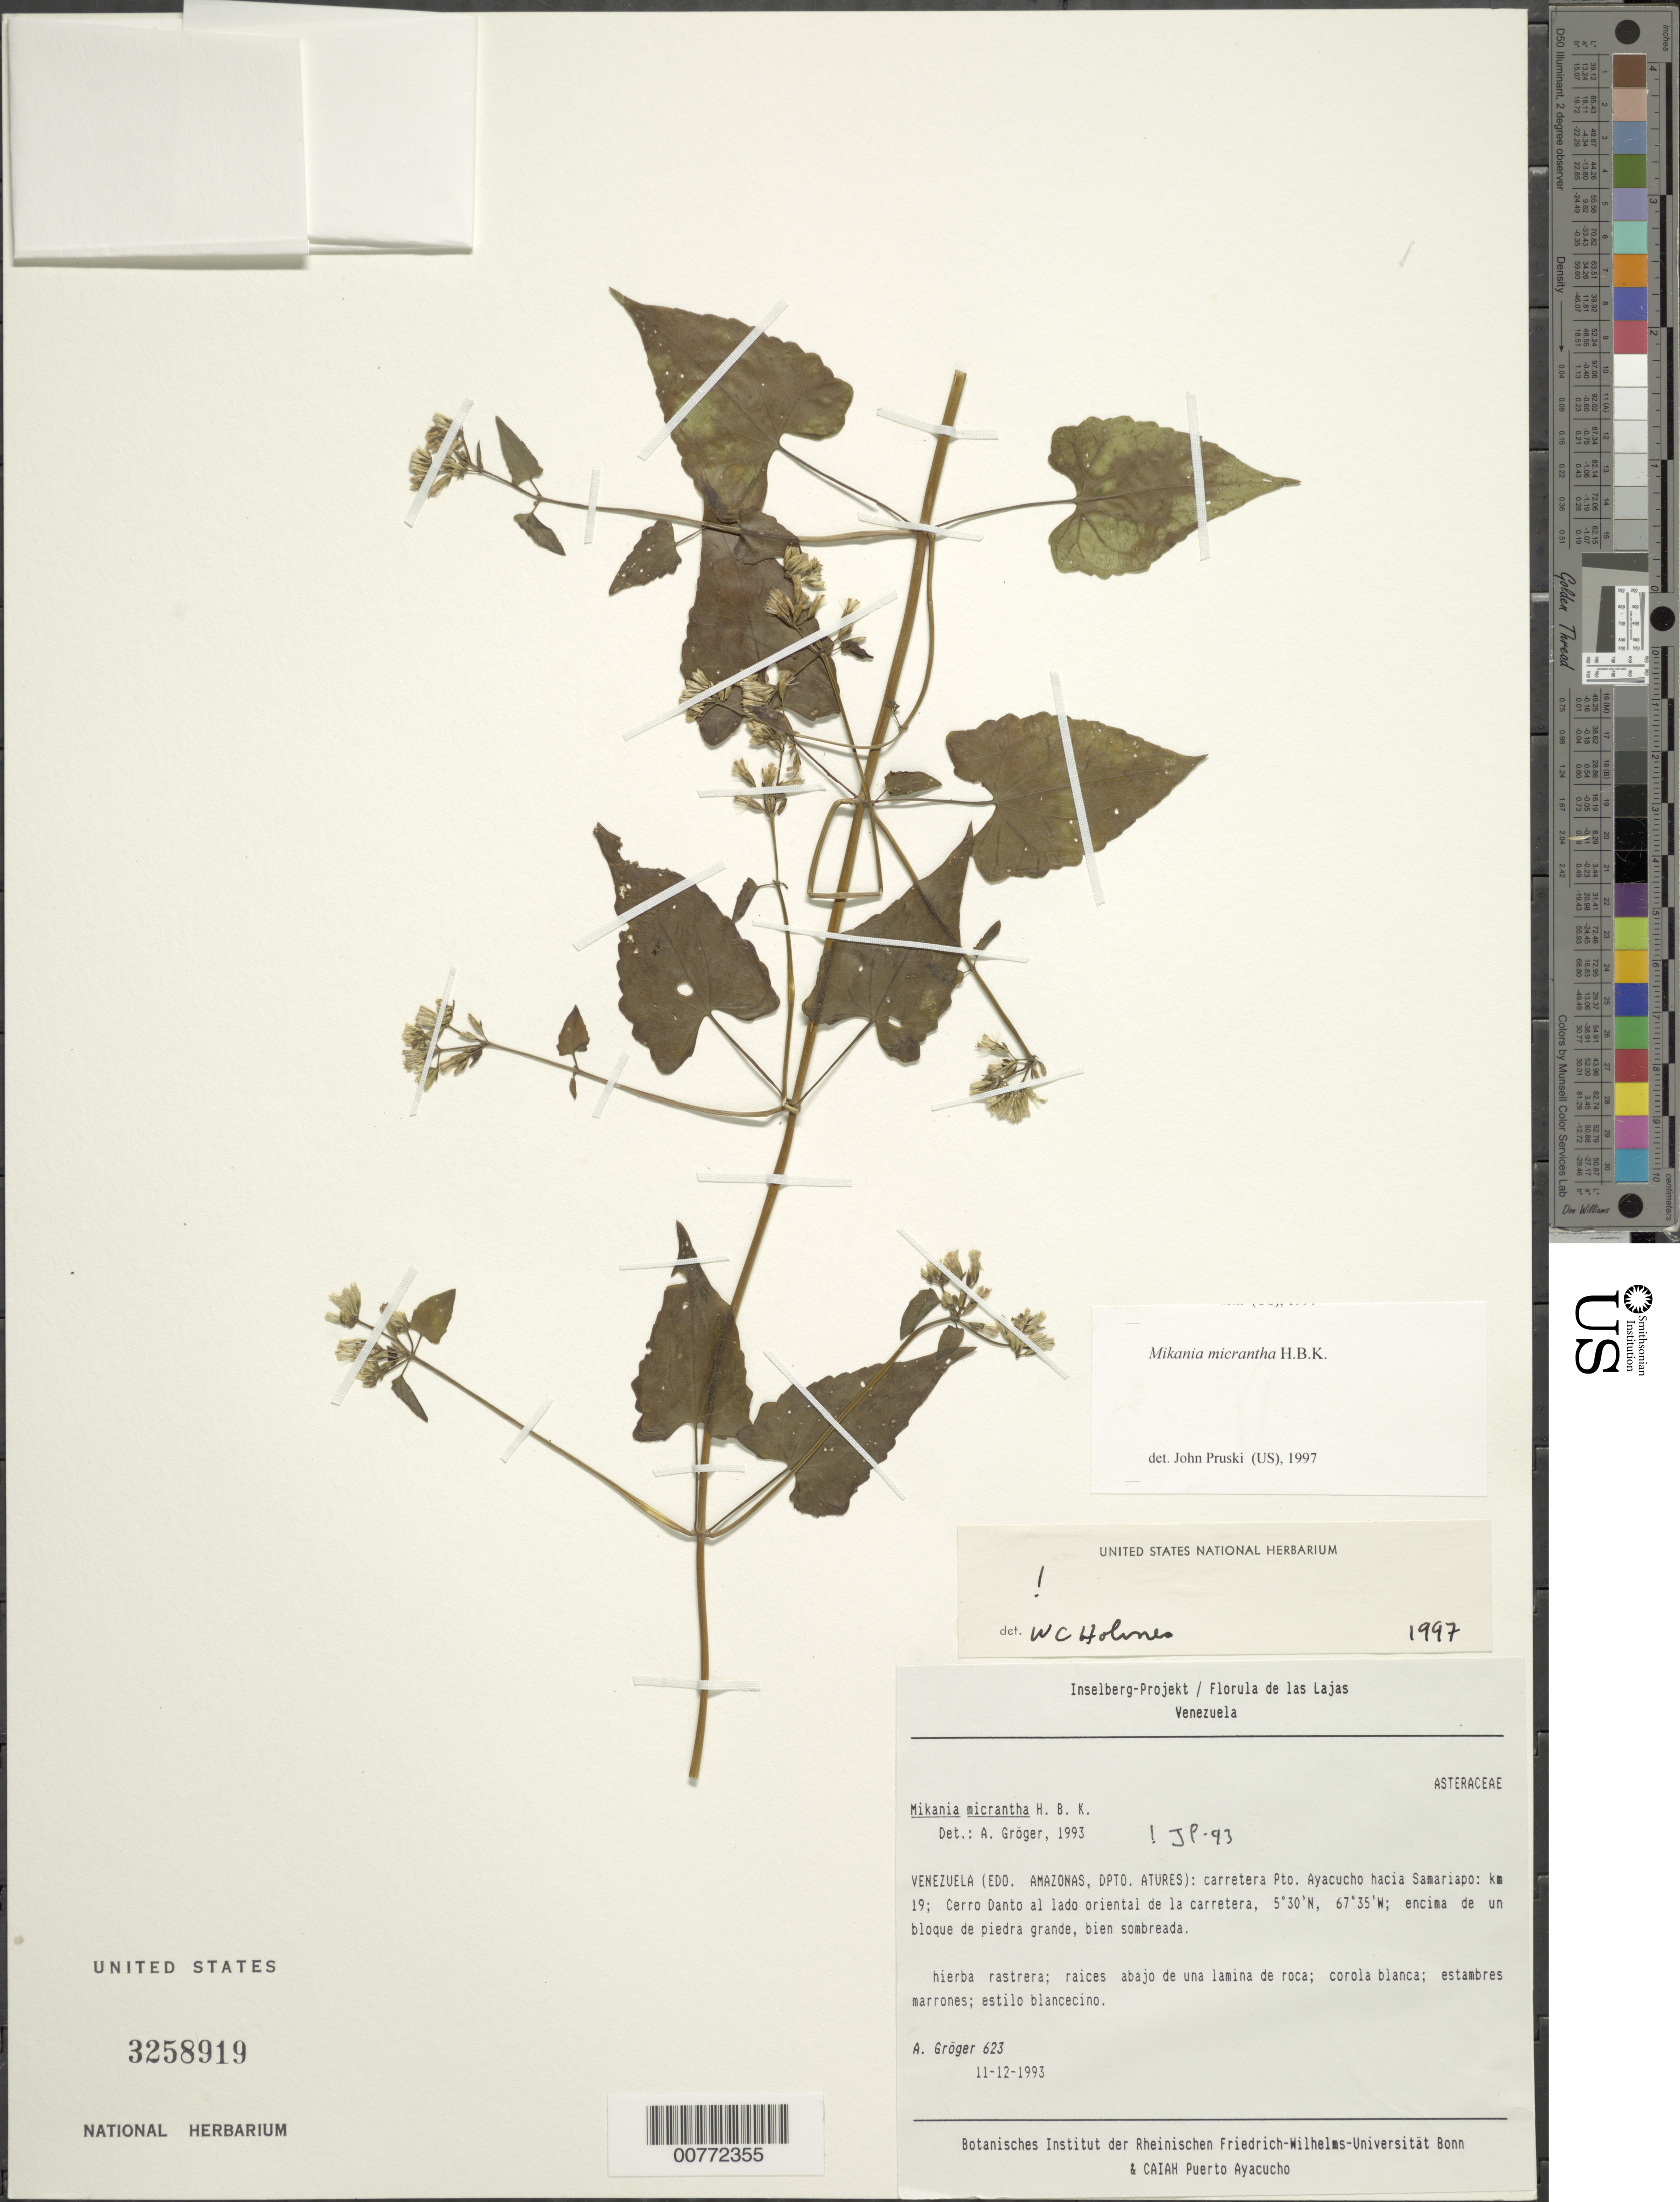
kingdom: Plantae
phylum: Tracheophyta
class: Magnoliopsida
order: Asterales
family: Asteraceae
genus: Mikania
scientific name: Mikania micrantha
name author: Kunth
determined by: Holmes, W. C.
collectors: A. Gröger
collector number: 623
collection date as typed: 11-Dec-93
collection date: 1993-12-11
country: Venezuela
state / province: Amazonas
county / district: Atures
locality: Puerto Ayacucho to Samariapo road, km 19; Cerro Danto al lado de la carretera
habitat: Encima de un bloque de piedra grande, bien sombreada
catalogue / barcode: US 3258919